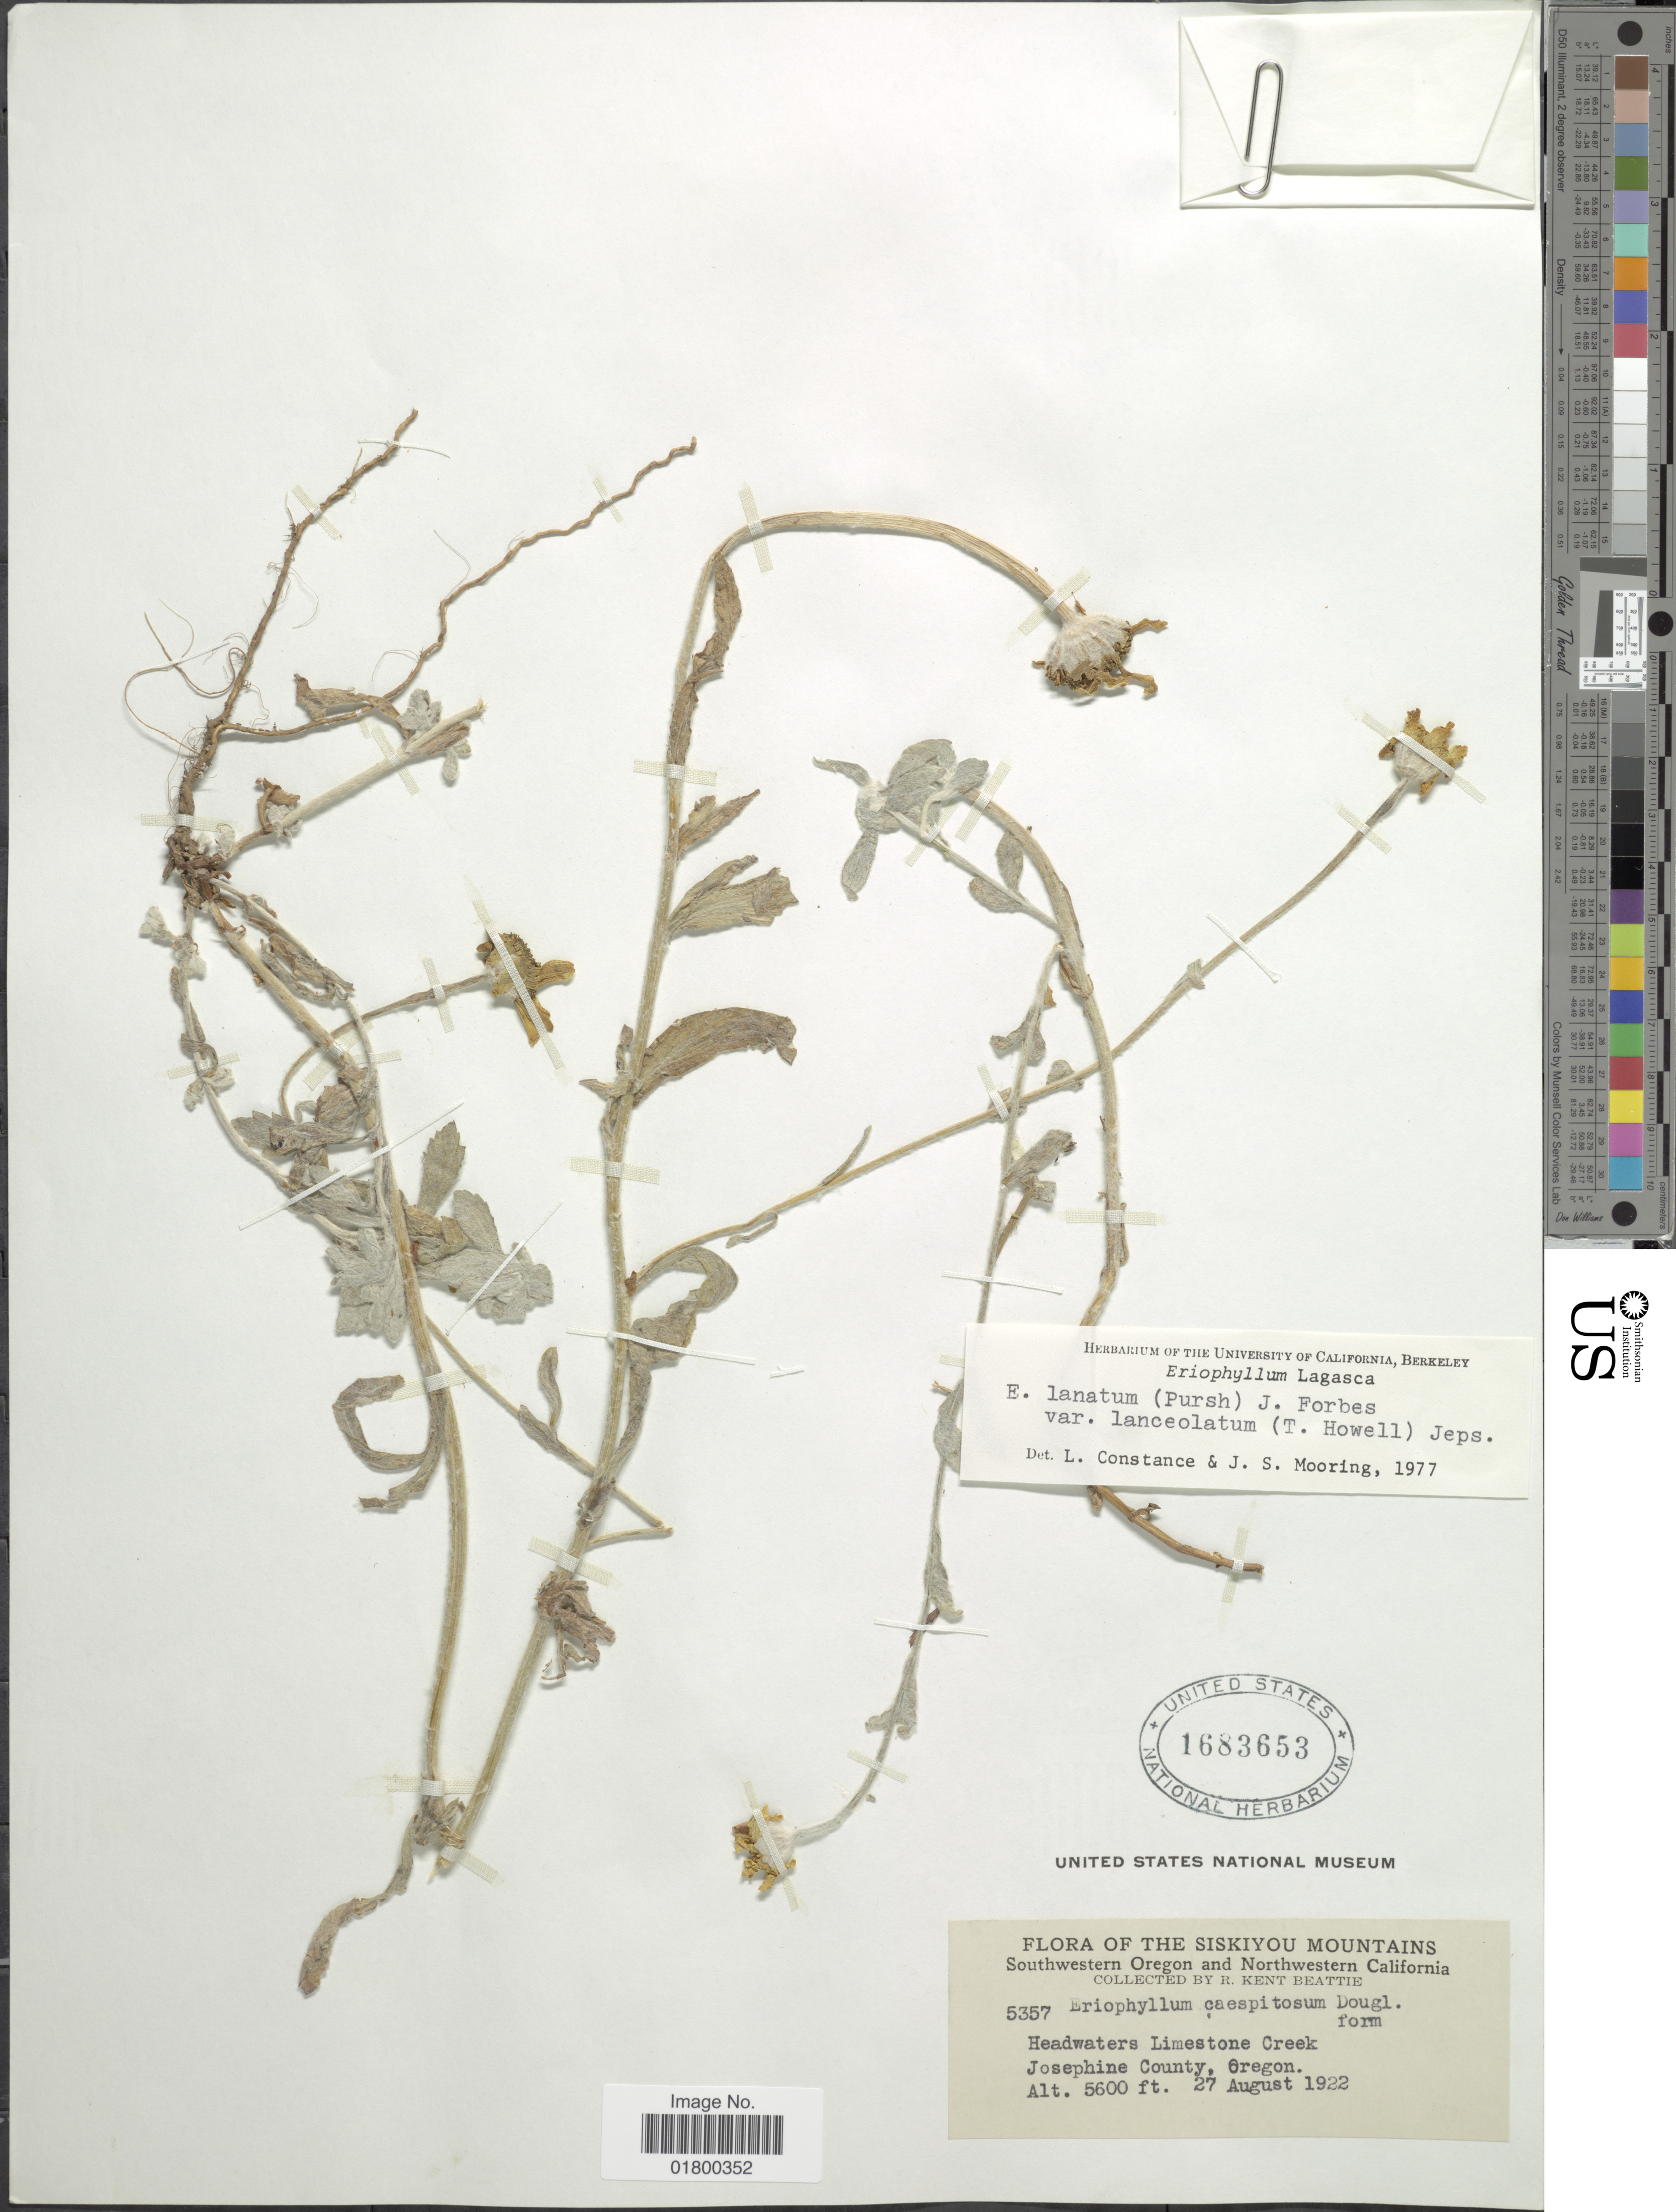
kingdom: Plantae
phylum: Tracheophyta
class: Magnoliopsida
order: Asterales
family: Asteraceae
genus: Eriophyllum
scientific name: Eriophyllum lanatum var. lanceolatum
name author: (Howell) Jeps.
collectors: R. K. Beattie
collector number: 5357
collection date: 1922-08-27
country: United States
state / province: Oregon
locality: The Siskiyou Mountains, Headwaters Limestone Creek, Josephine County, Oregon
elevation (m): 1707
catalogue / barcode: US 1683653